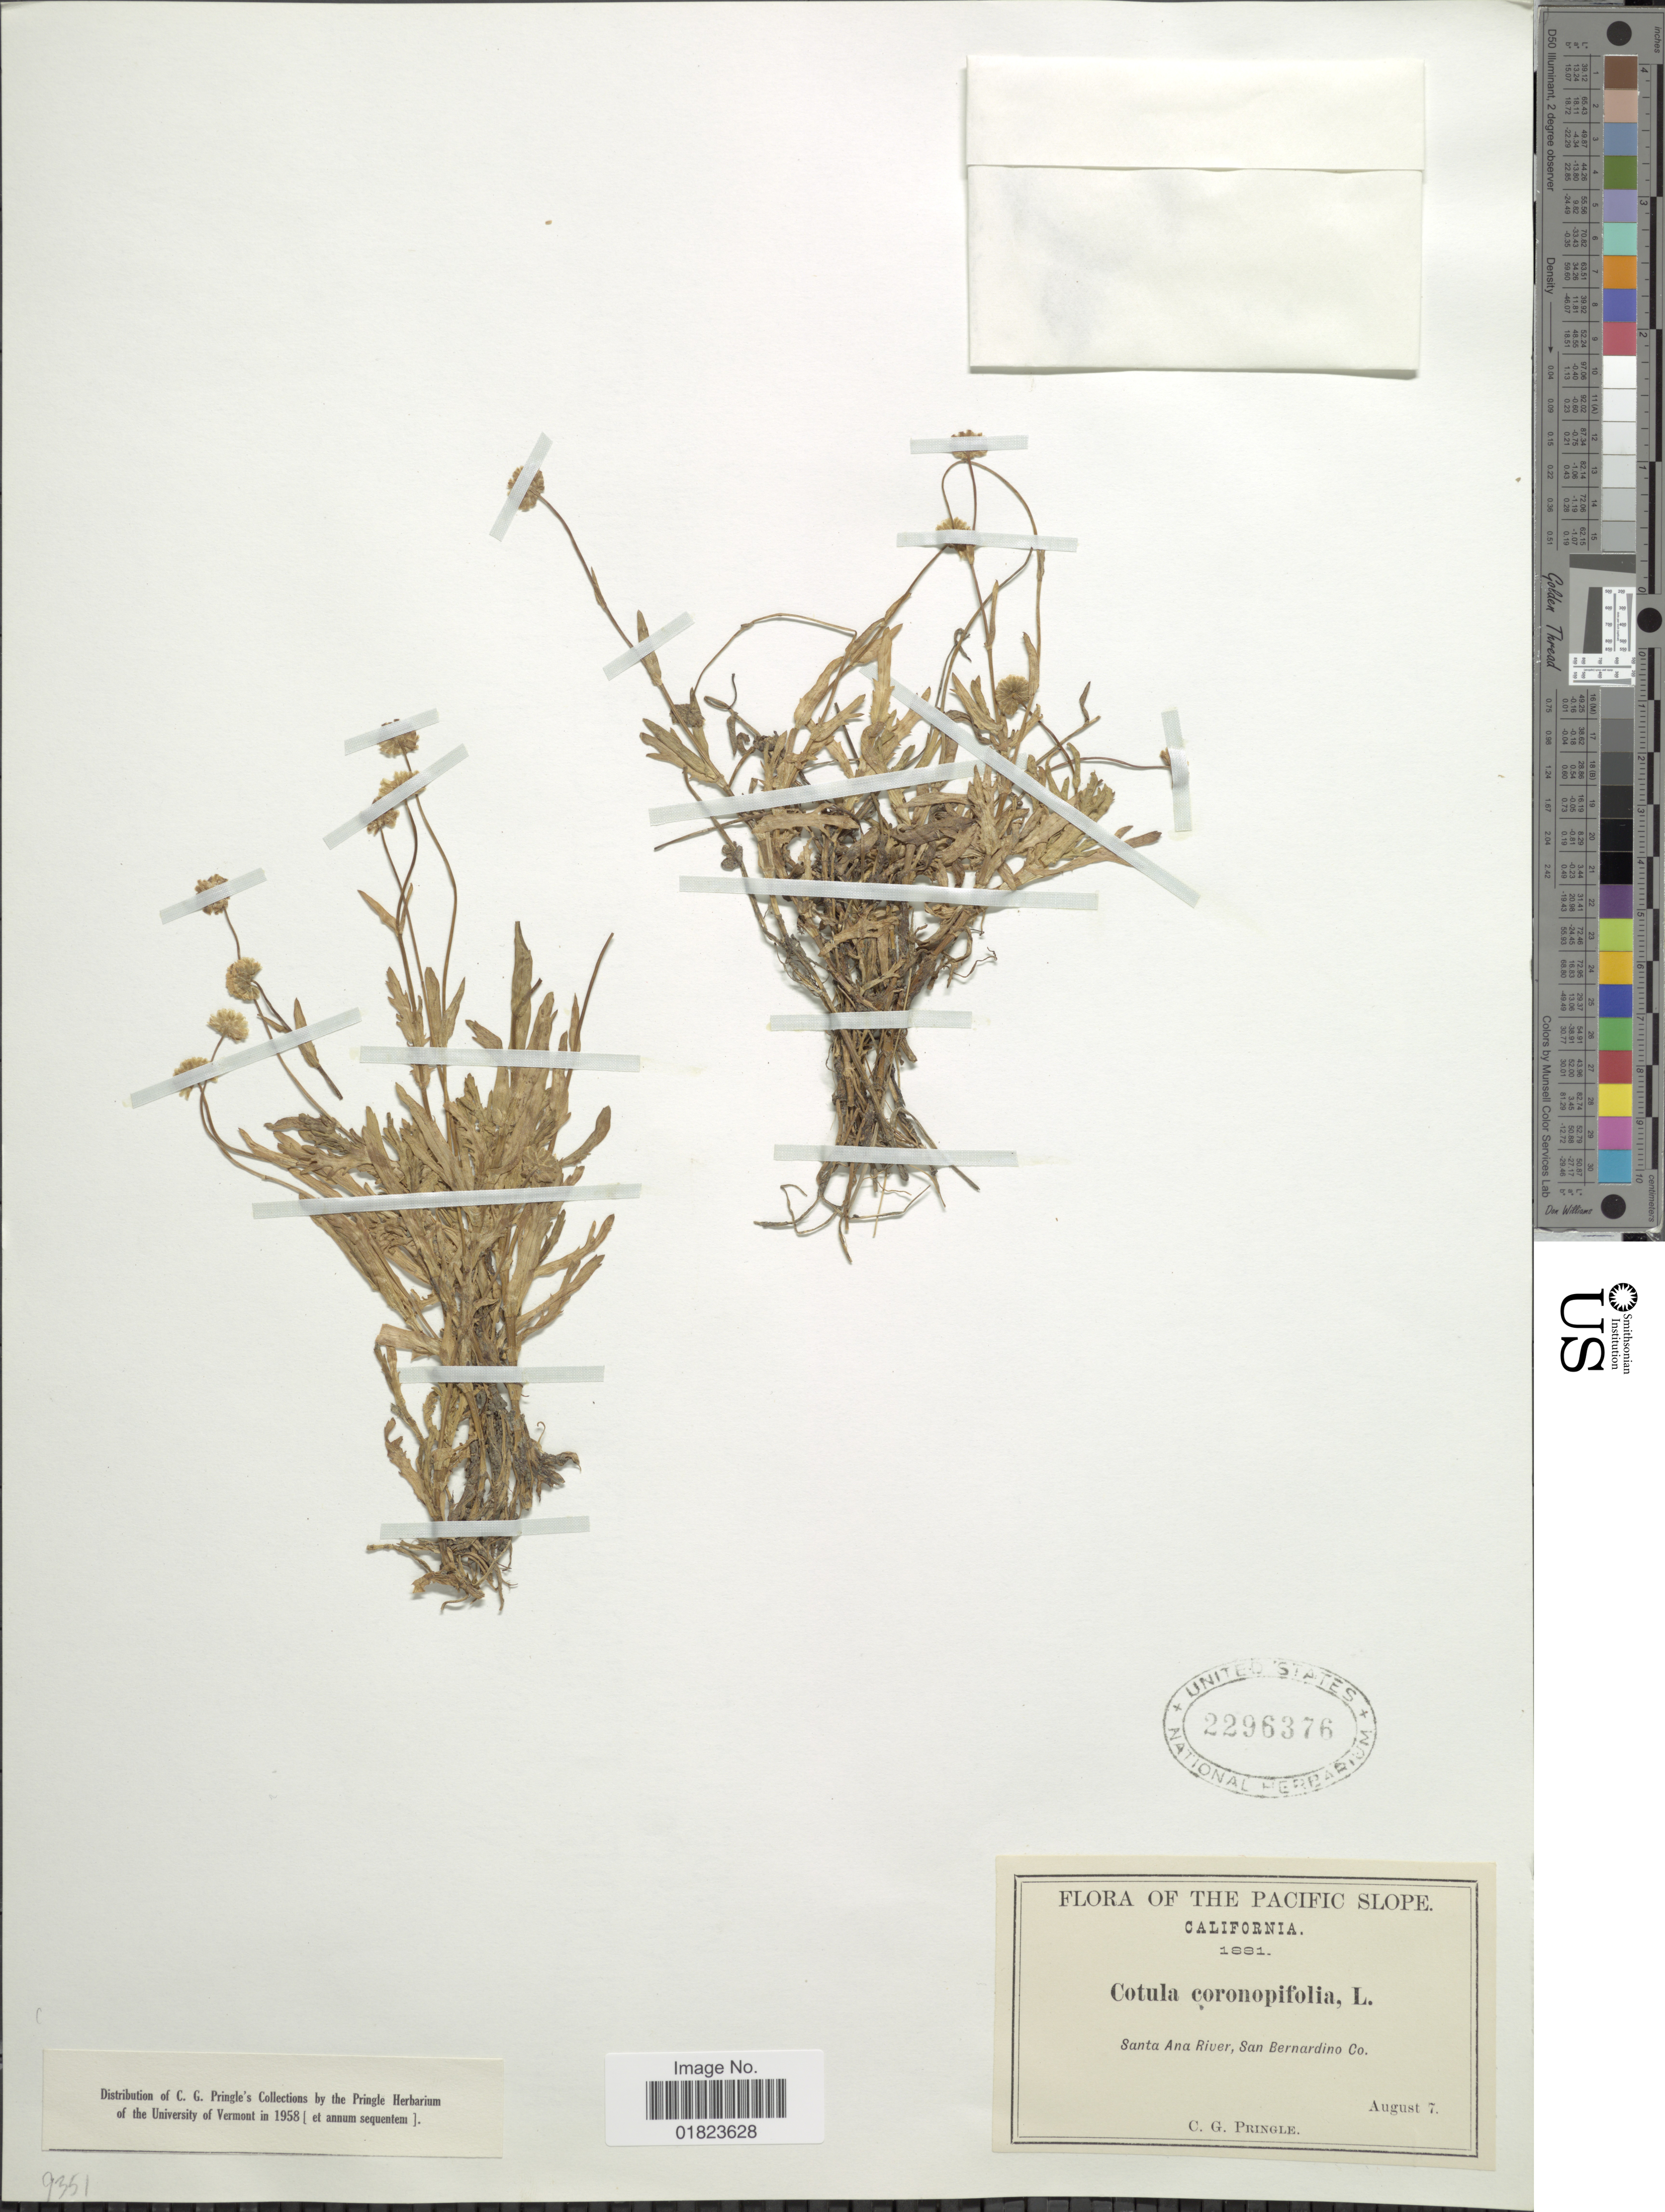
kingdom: Plantae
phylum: Tracheophyta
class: Magnoliopsida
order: Asterales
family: Asteraceae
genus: Cotula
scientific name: Cotula coronopifolia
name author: L.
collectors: C. G. Pringle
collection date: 1881-08-07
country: United States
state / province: California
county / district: San Bernardino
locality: Pacific Slope. Santa Ana River, San Bernardino Co.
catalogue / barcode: US 2296376